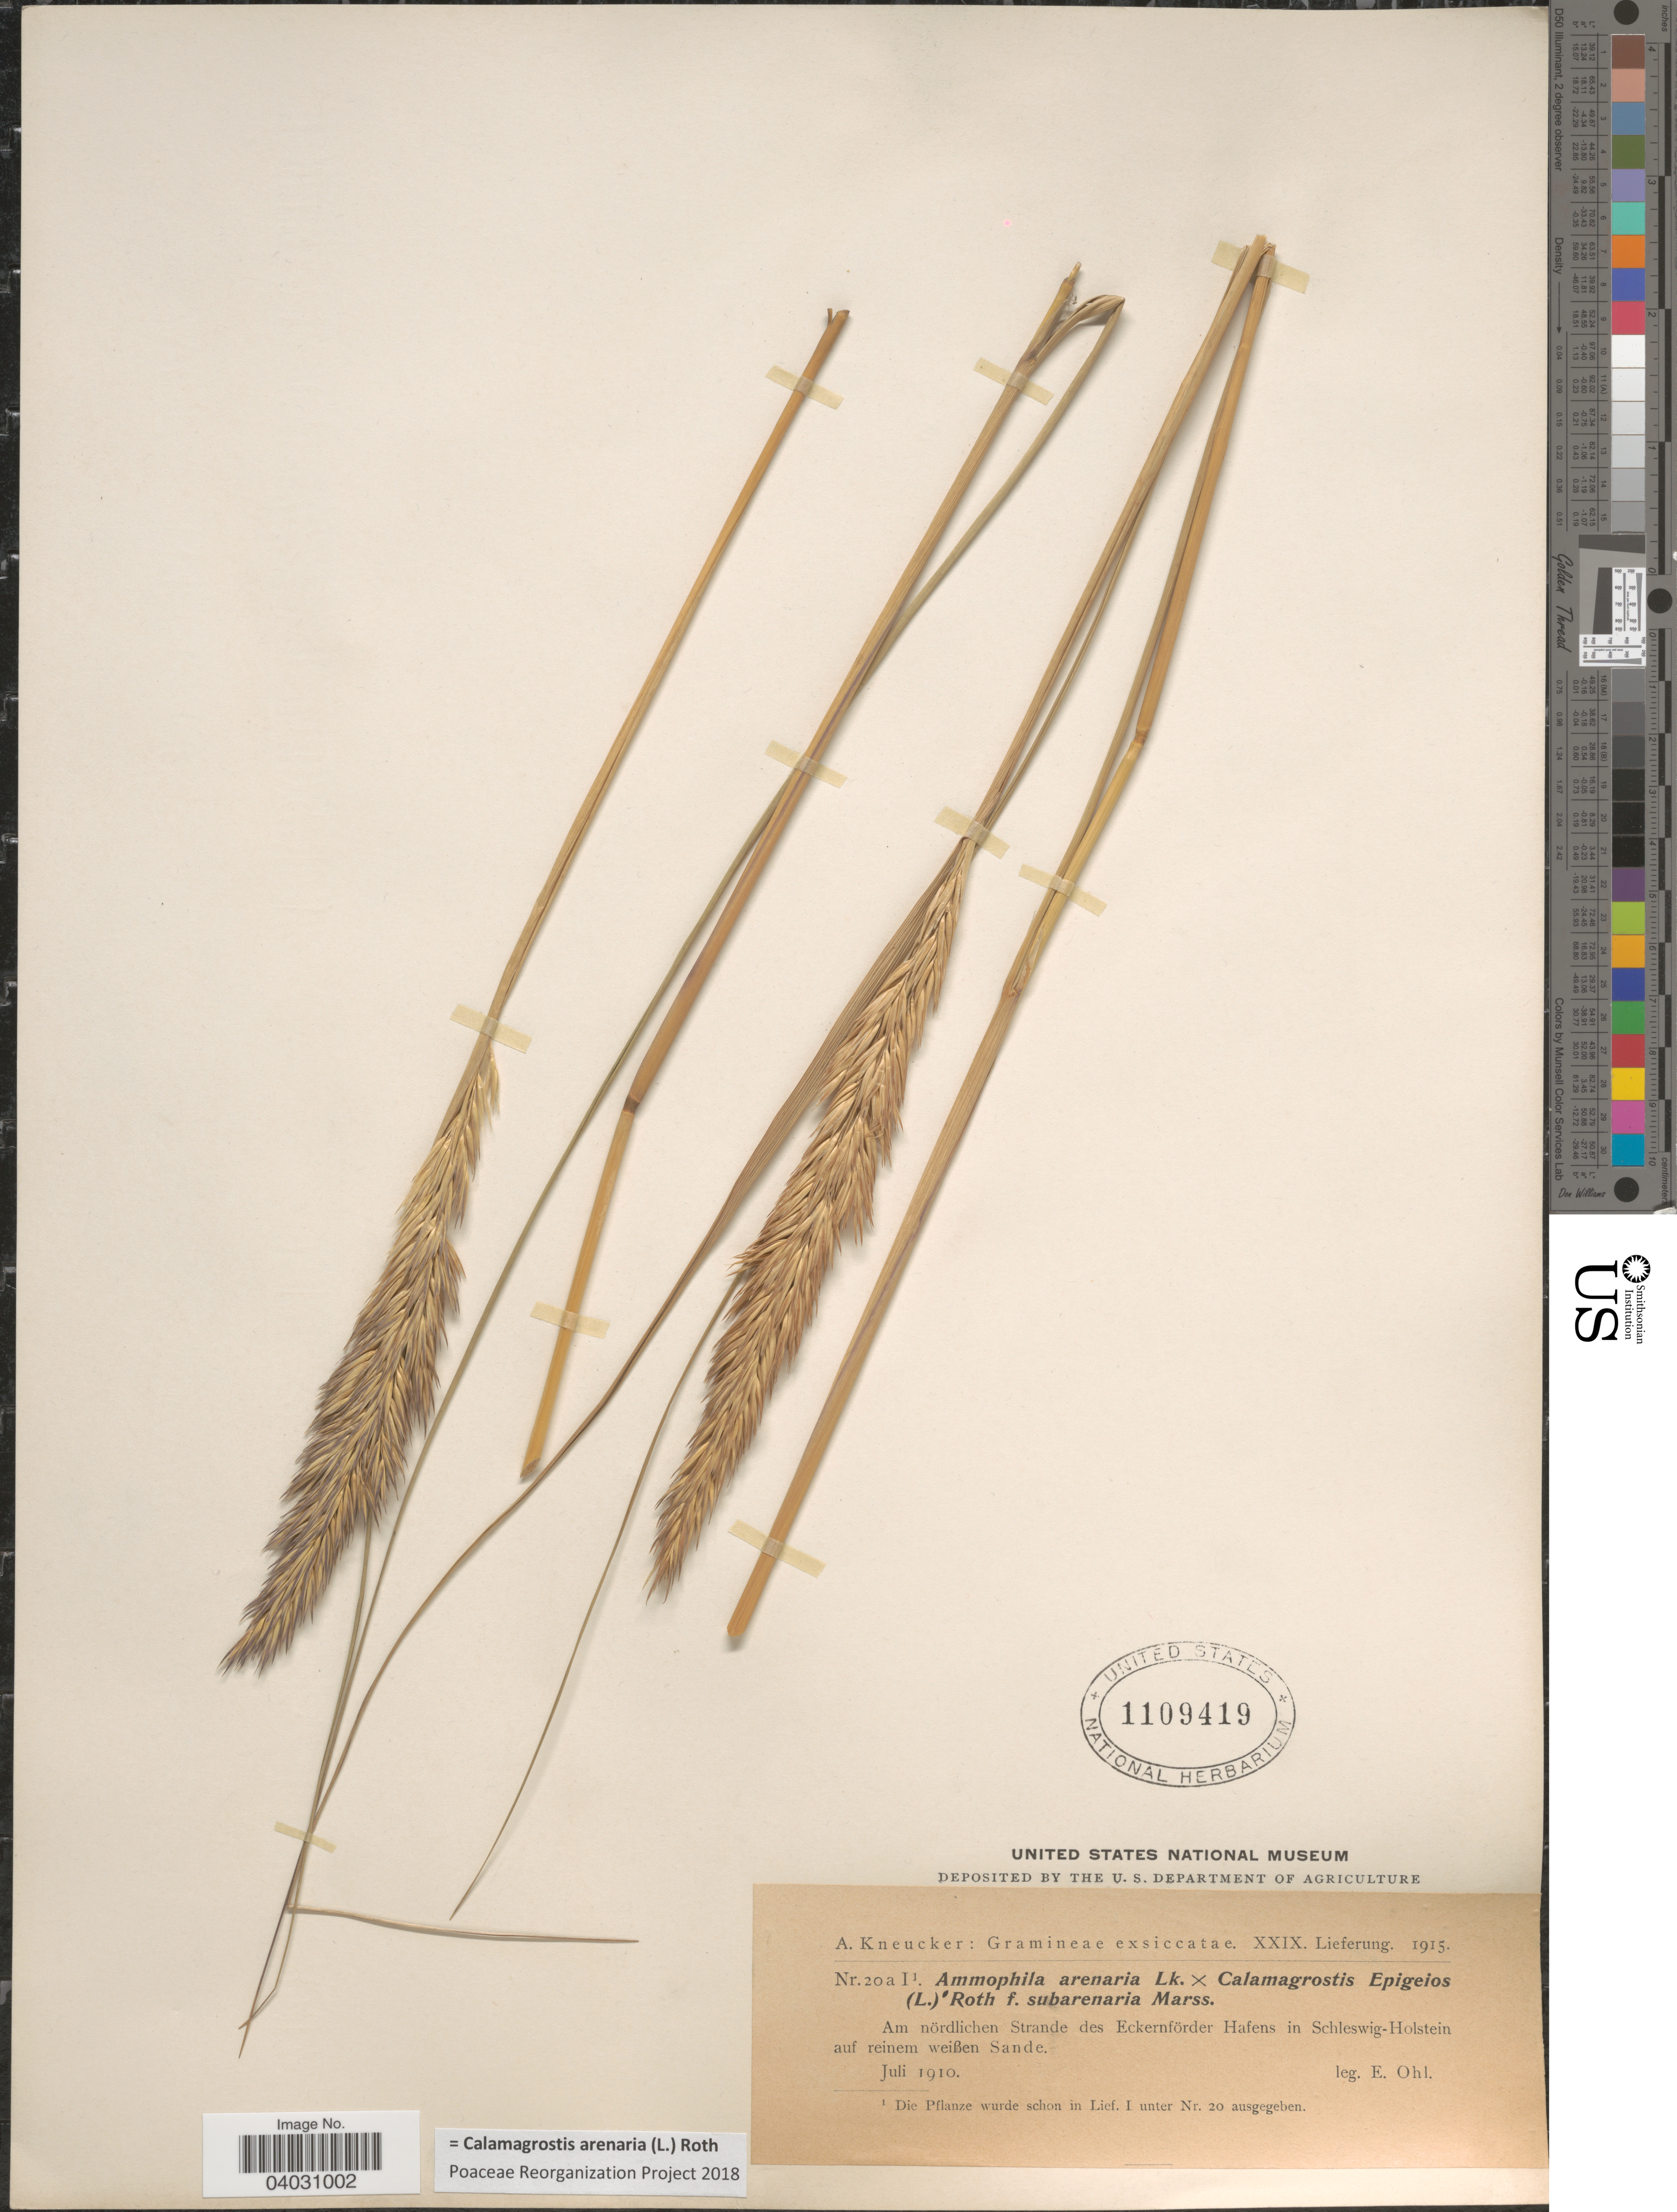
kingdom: Plantae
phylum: Tracheophyta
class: Liliopsida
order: Poales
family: Poaceae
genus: Calamagrostis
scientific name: Calamagrostis arenaria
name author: (L.) Roth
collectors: E. Ohl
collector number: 20a I¹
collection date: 1910-07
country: Germany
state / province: Schleswig-Holstein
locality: Am nördlichen Strande des Eckernförder Hafens in Schleswig-Holstein auf reinem weißen Sande.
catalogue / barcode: US 1109419